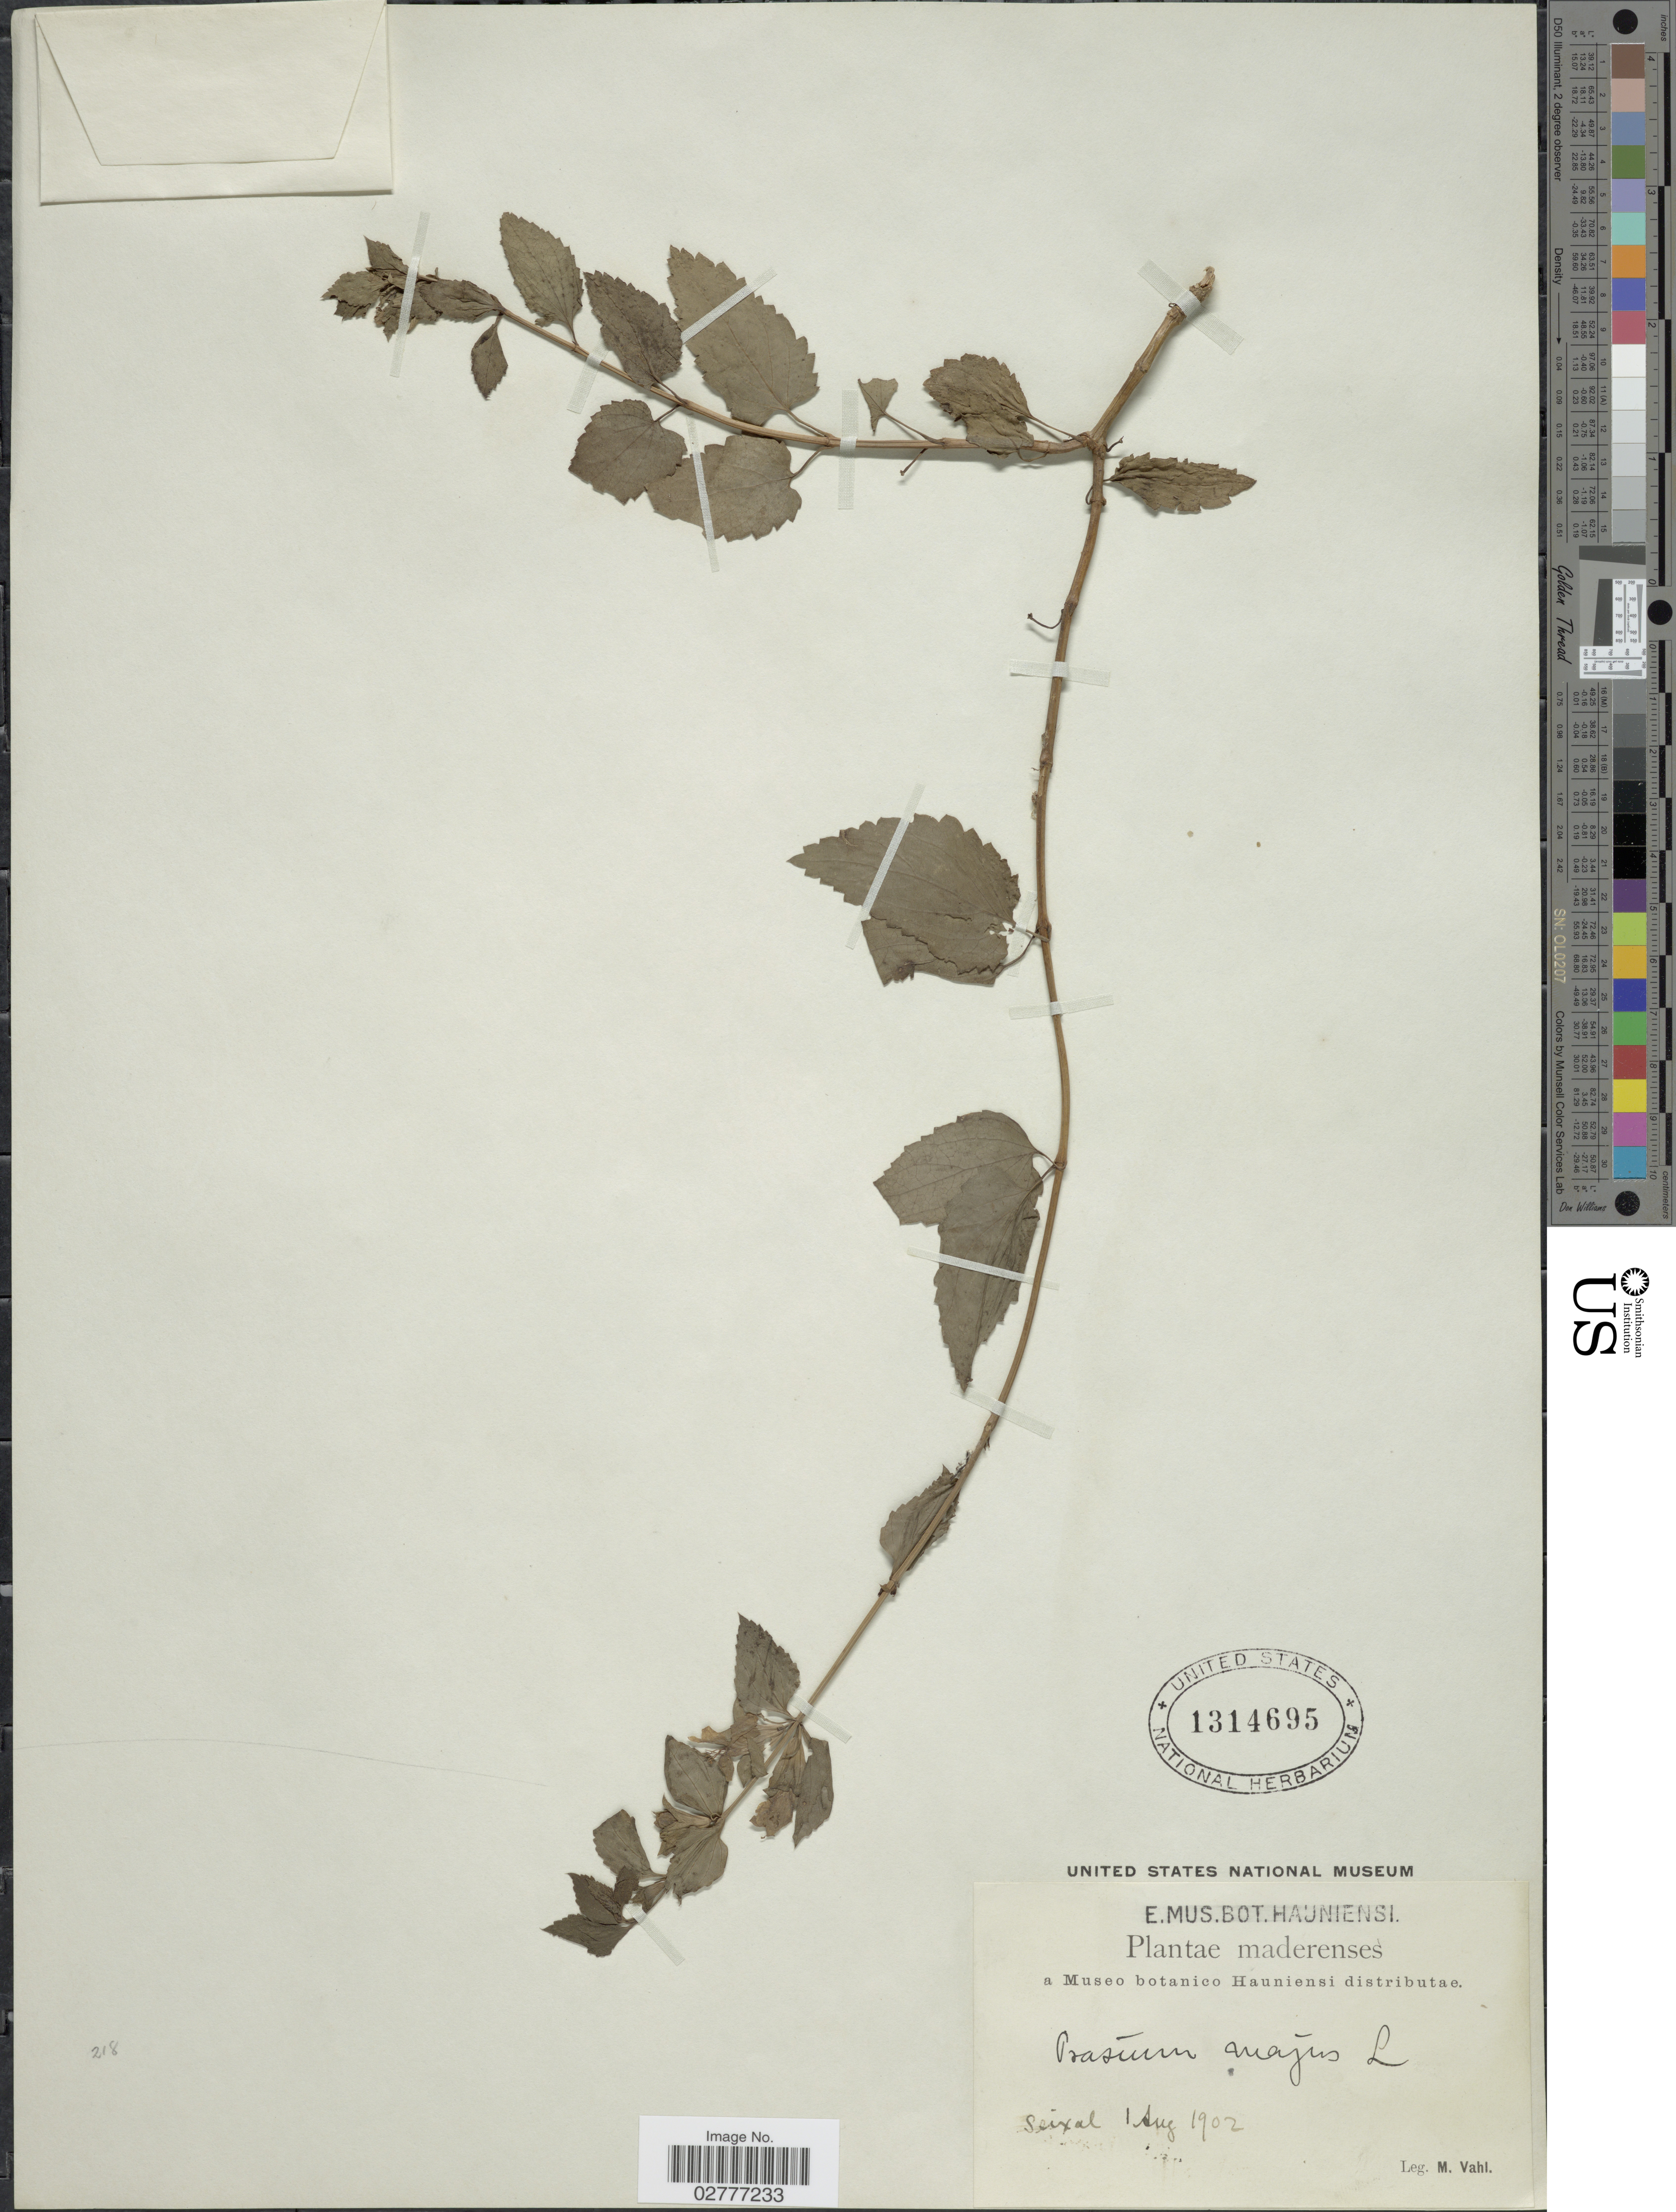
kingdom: Plantae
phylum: Tracheophyta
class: Magnoliopsida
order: Lamiales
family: Lamiaceae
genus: Prasium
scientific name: Prasium majus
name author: L.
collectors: M. Vahl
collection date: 1902-08-01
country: Portugal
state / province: Madeira (Aut. Reg.)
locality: Maderenes, Seixal.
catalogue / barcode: US 1314695